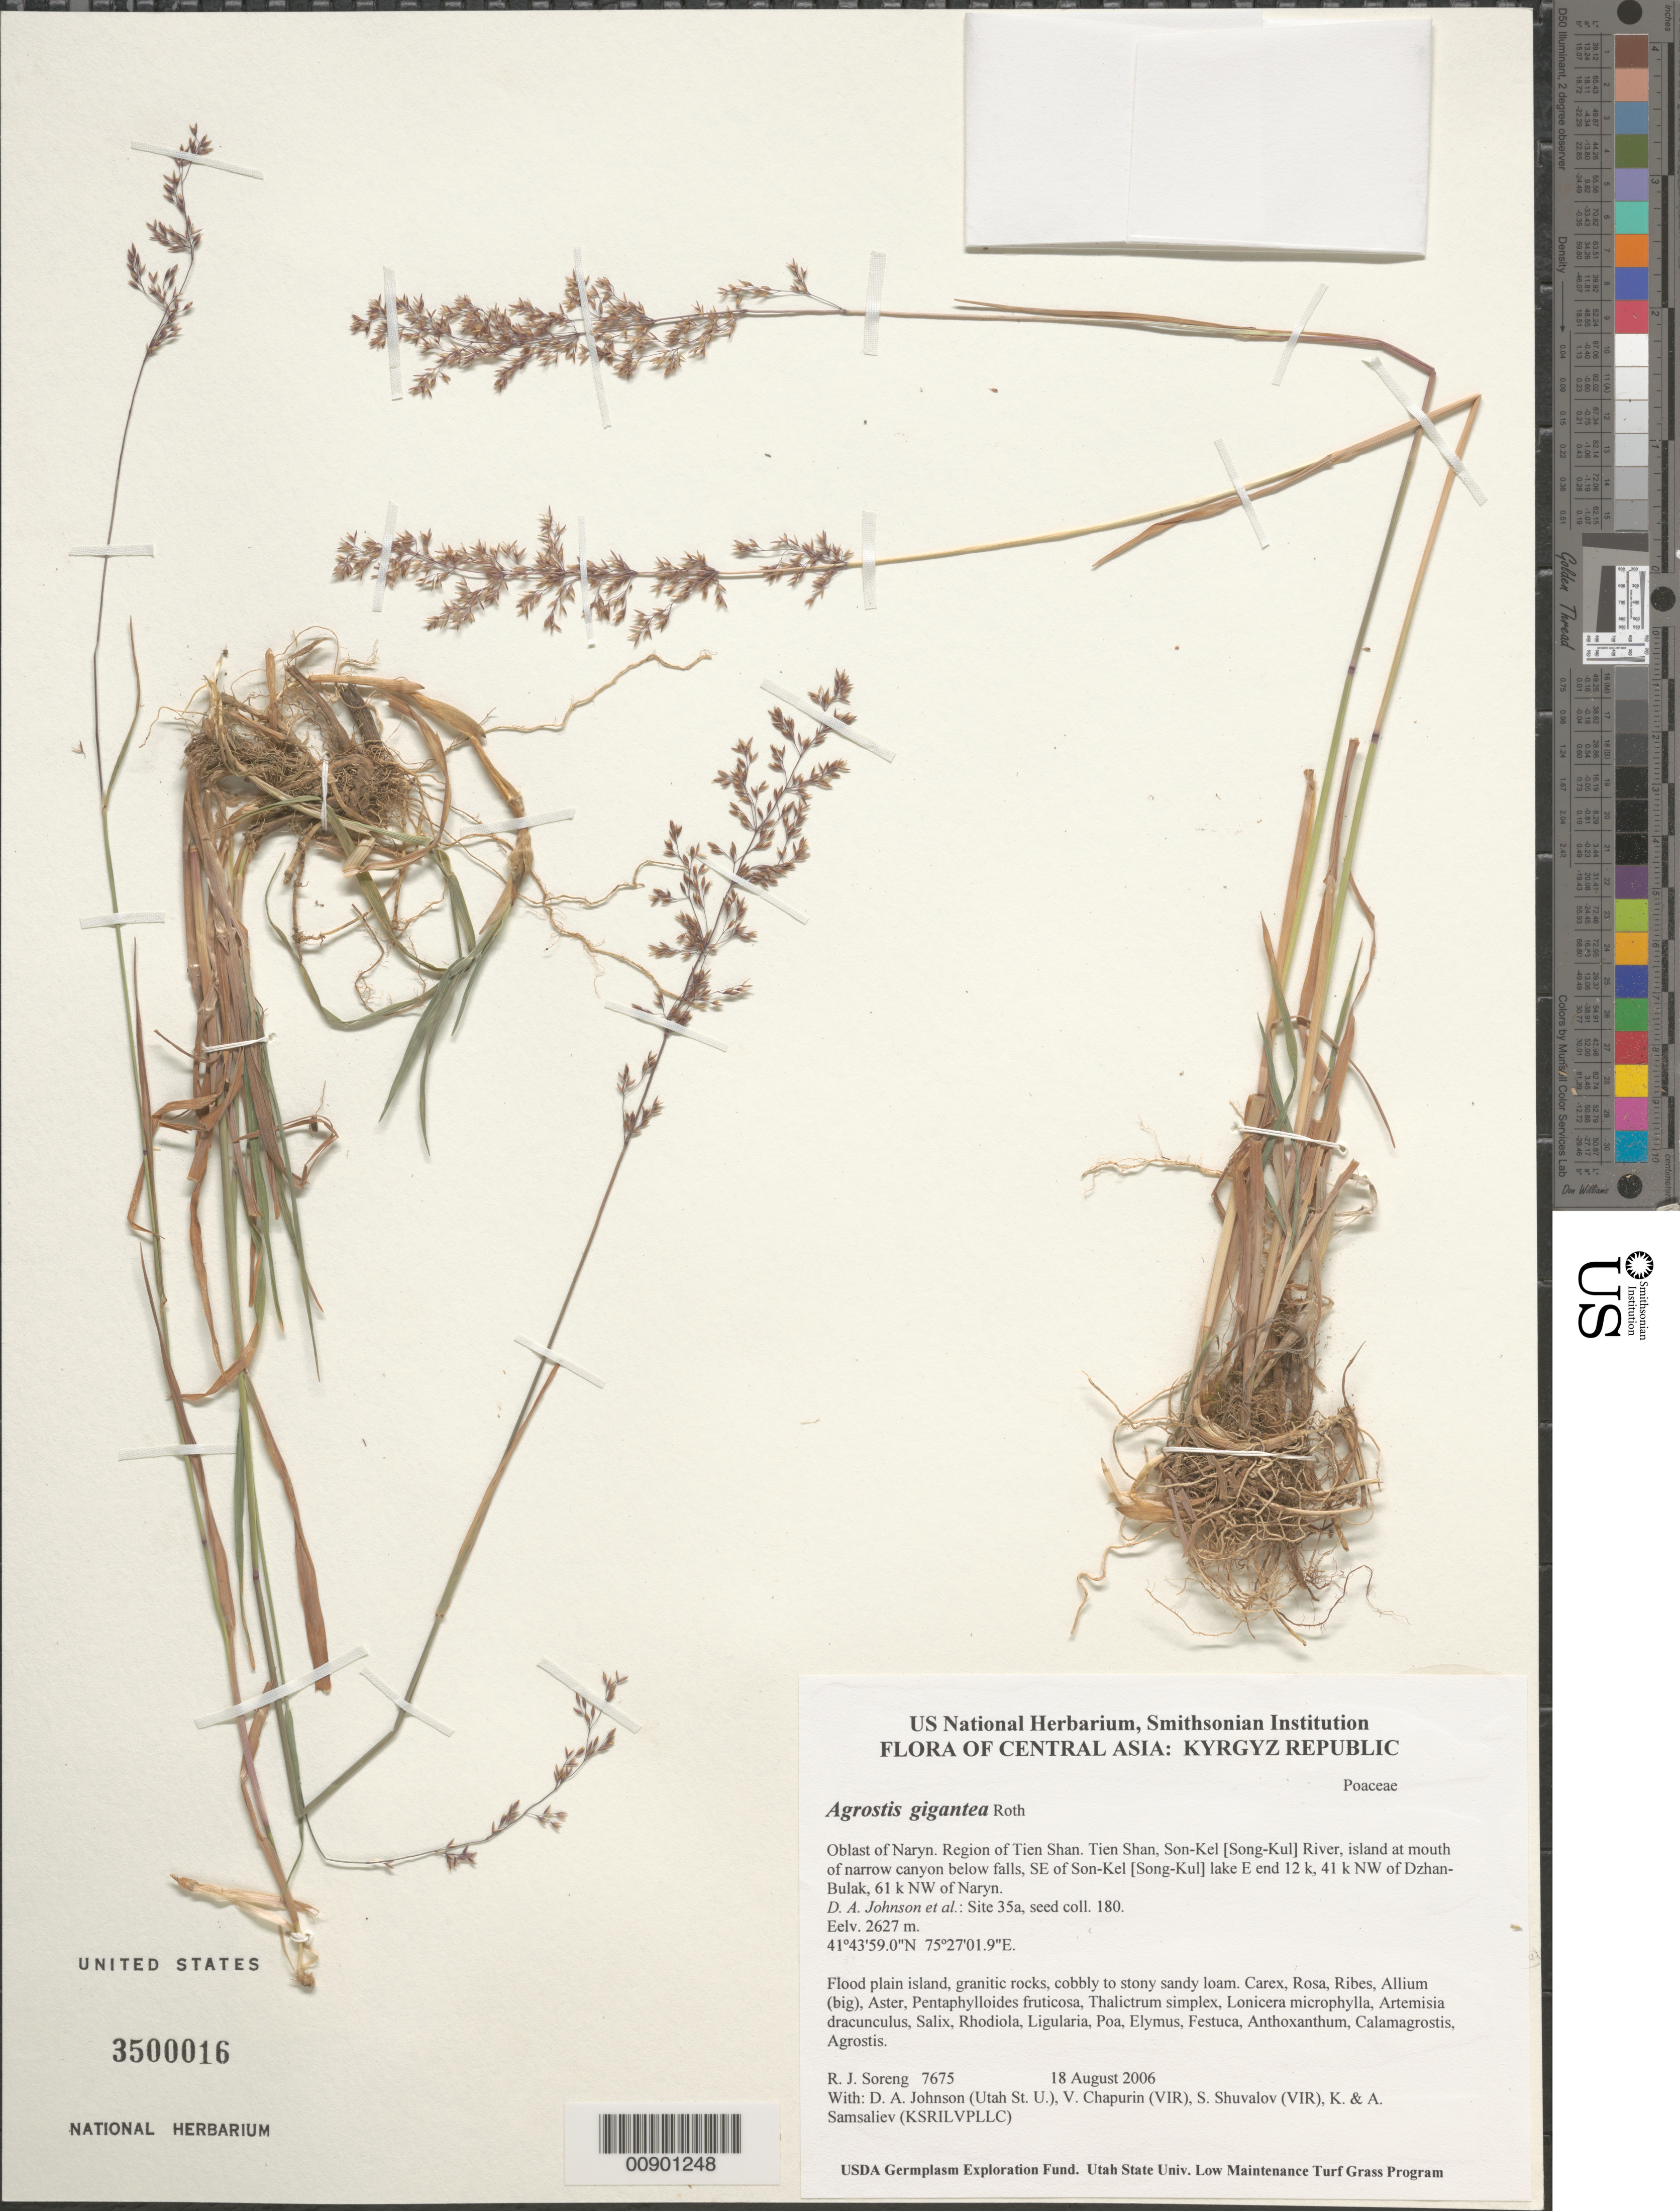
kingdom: Plantae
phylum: Tracheophyta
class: Liliopsida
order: Poales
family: Poaceae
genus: Agrostis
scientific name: Agrostis gigantea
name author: Roth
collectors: R. J. Soreng, D. Johnson, S. Shuvalov, V. Chapurin, K. Samsaliev & A. Samsaliev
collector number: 7675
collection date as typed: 18 Aug 2006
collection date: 2006-08-18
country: Kyrgyzstan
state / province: Naryn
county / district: Tien Shan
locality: Tien Shan, Son-Kel River, island at mouth of narrow canyon below falls, SE of Son-Kel lake E end 12 k, 41 km NW of Dzhan-Bulak, 61 km NW of Naryn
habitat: Flood plain island, granitic rocks, cobbly to stony sandy loam.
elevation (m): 2627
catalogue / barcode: US 3500016